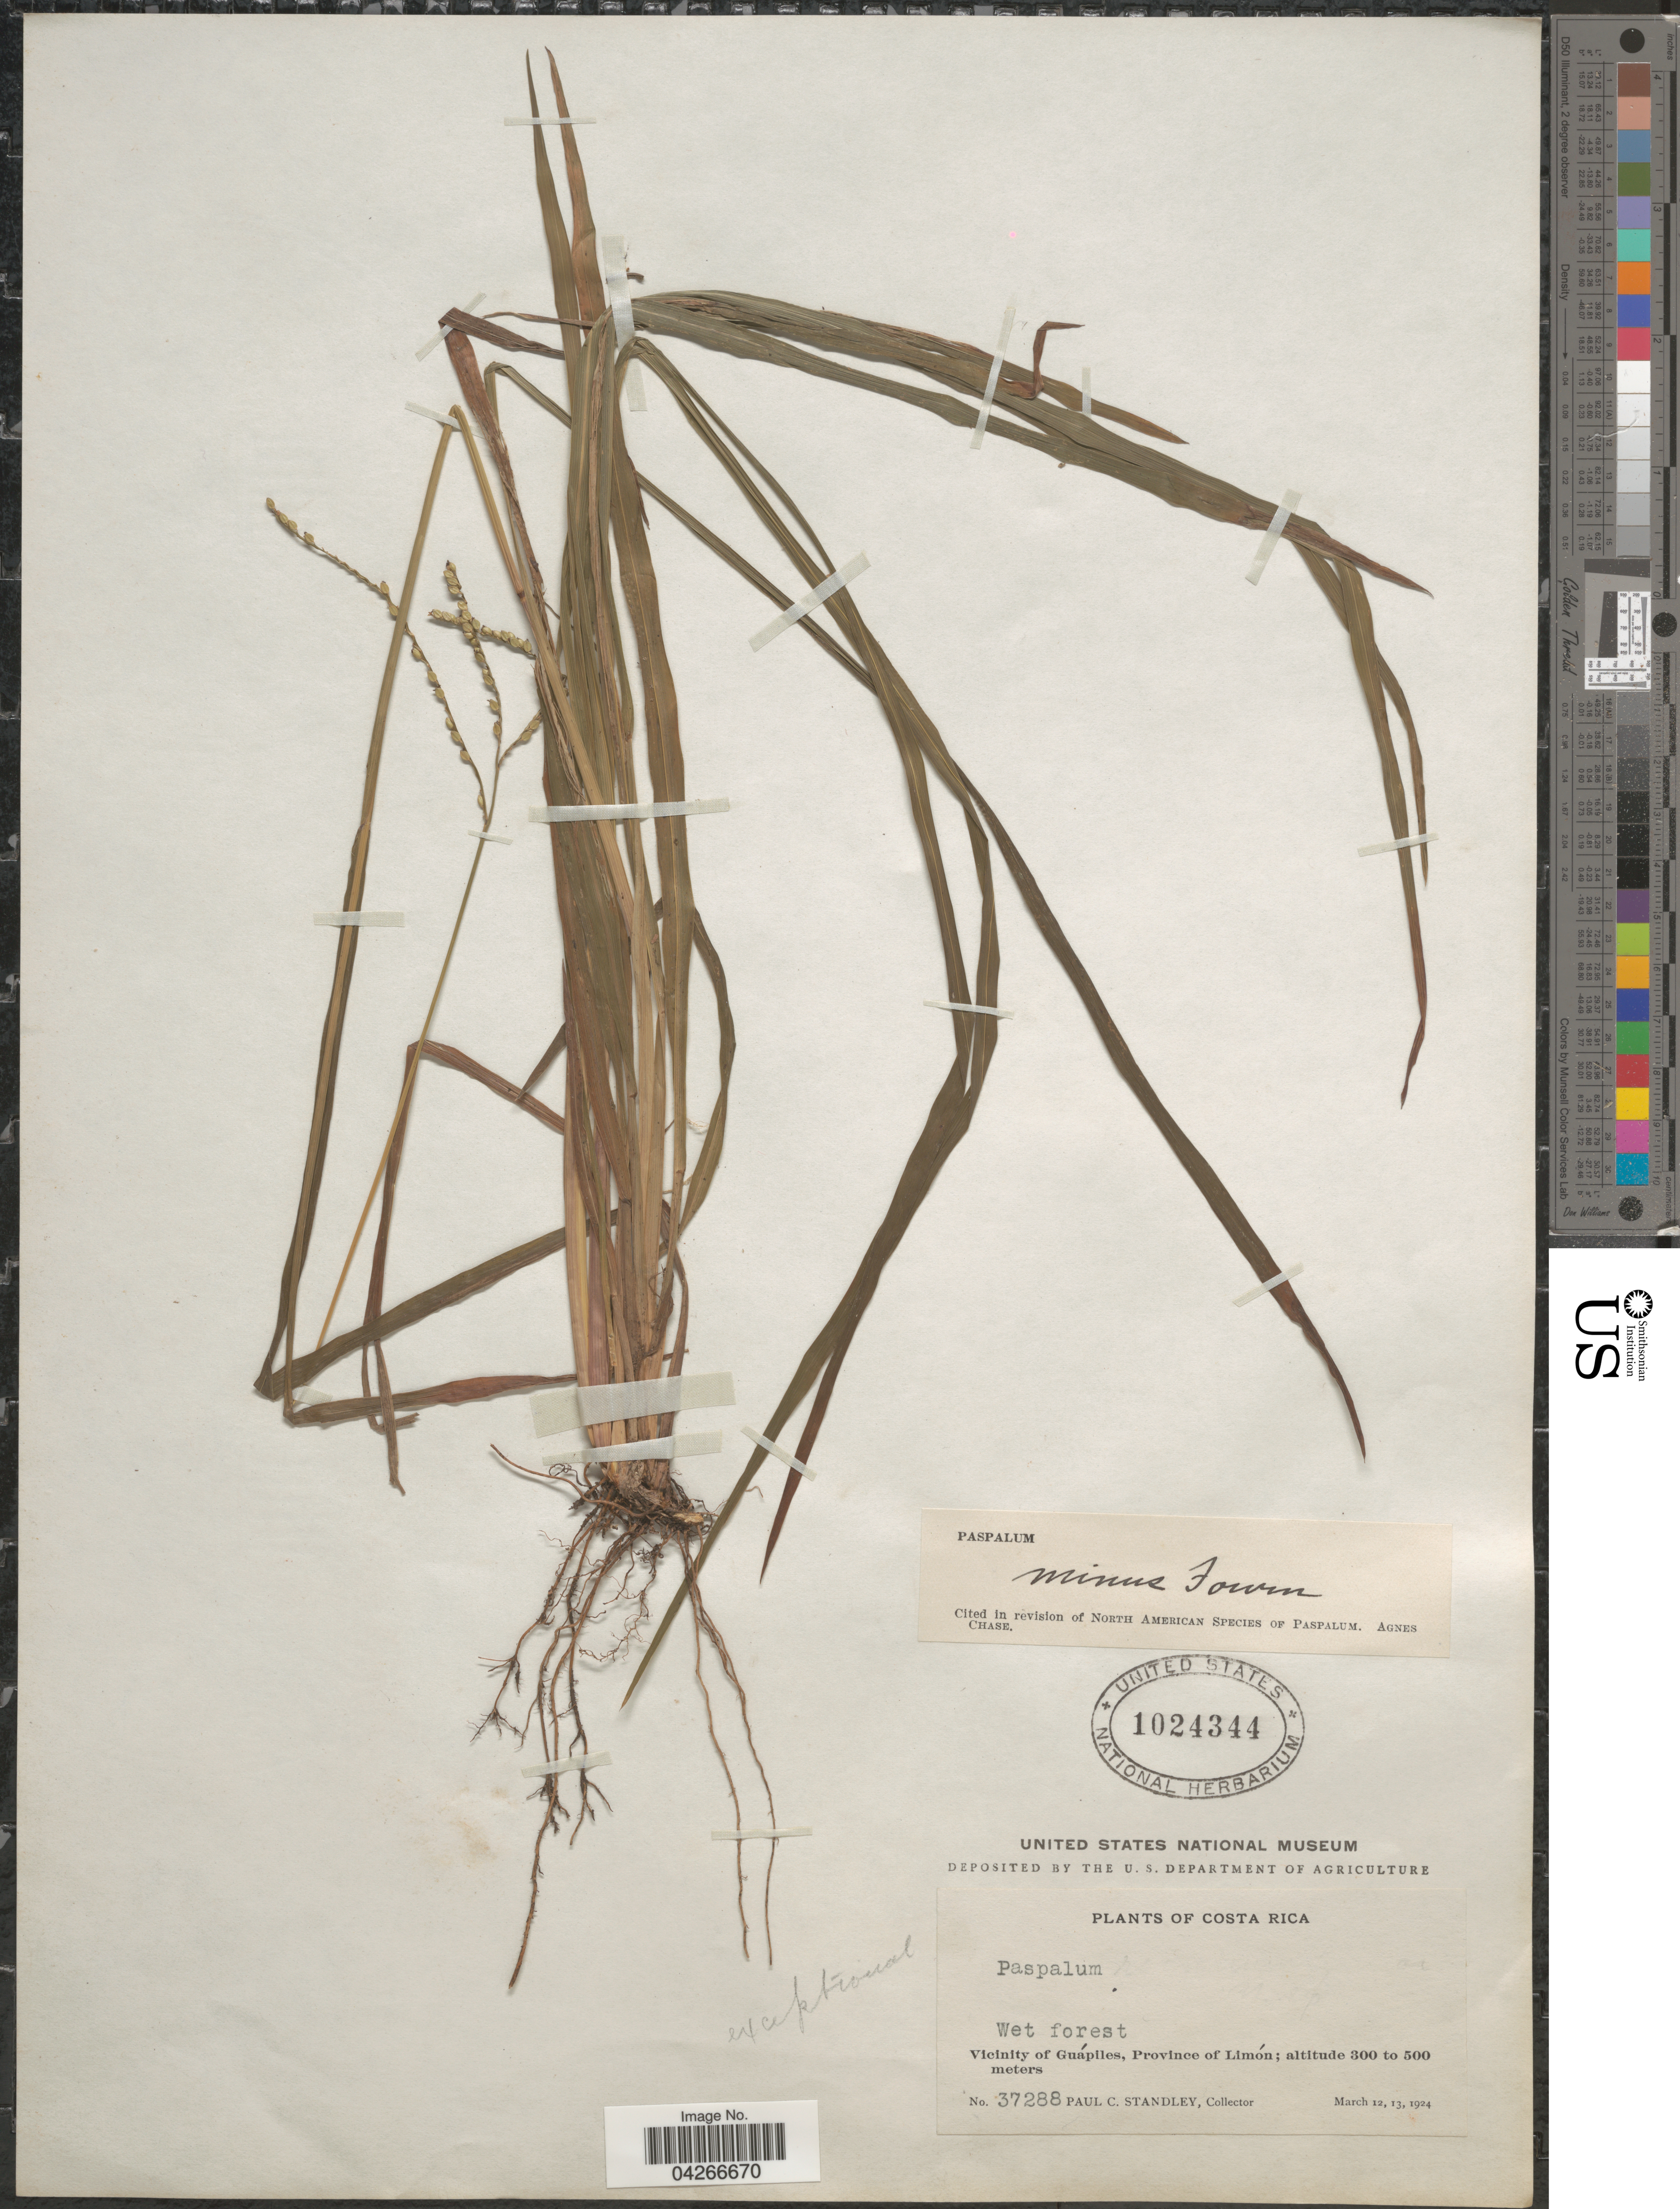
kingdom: Plantae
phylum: Tracheophyta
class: Liliopsida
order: Poales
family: Poaceae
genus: Paspalum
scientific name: Paspalum minus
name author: E. Fourn.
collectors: P. C. Standley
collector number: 37288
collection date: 1924-03-12/1924-03-13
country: Costa Rica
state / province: Limón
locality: Vicinity of Guápiles.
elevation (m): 300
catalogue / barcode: US 1024344